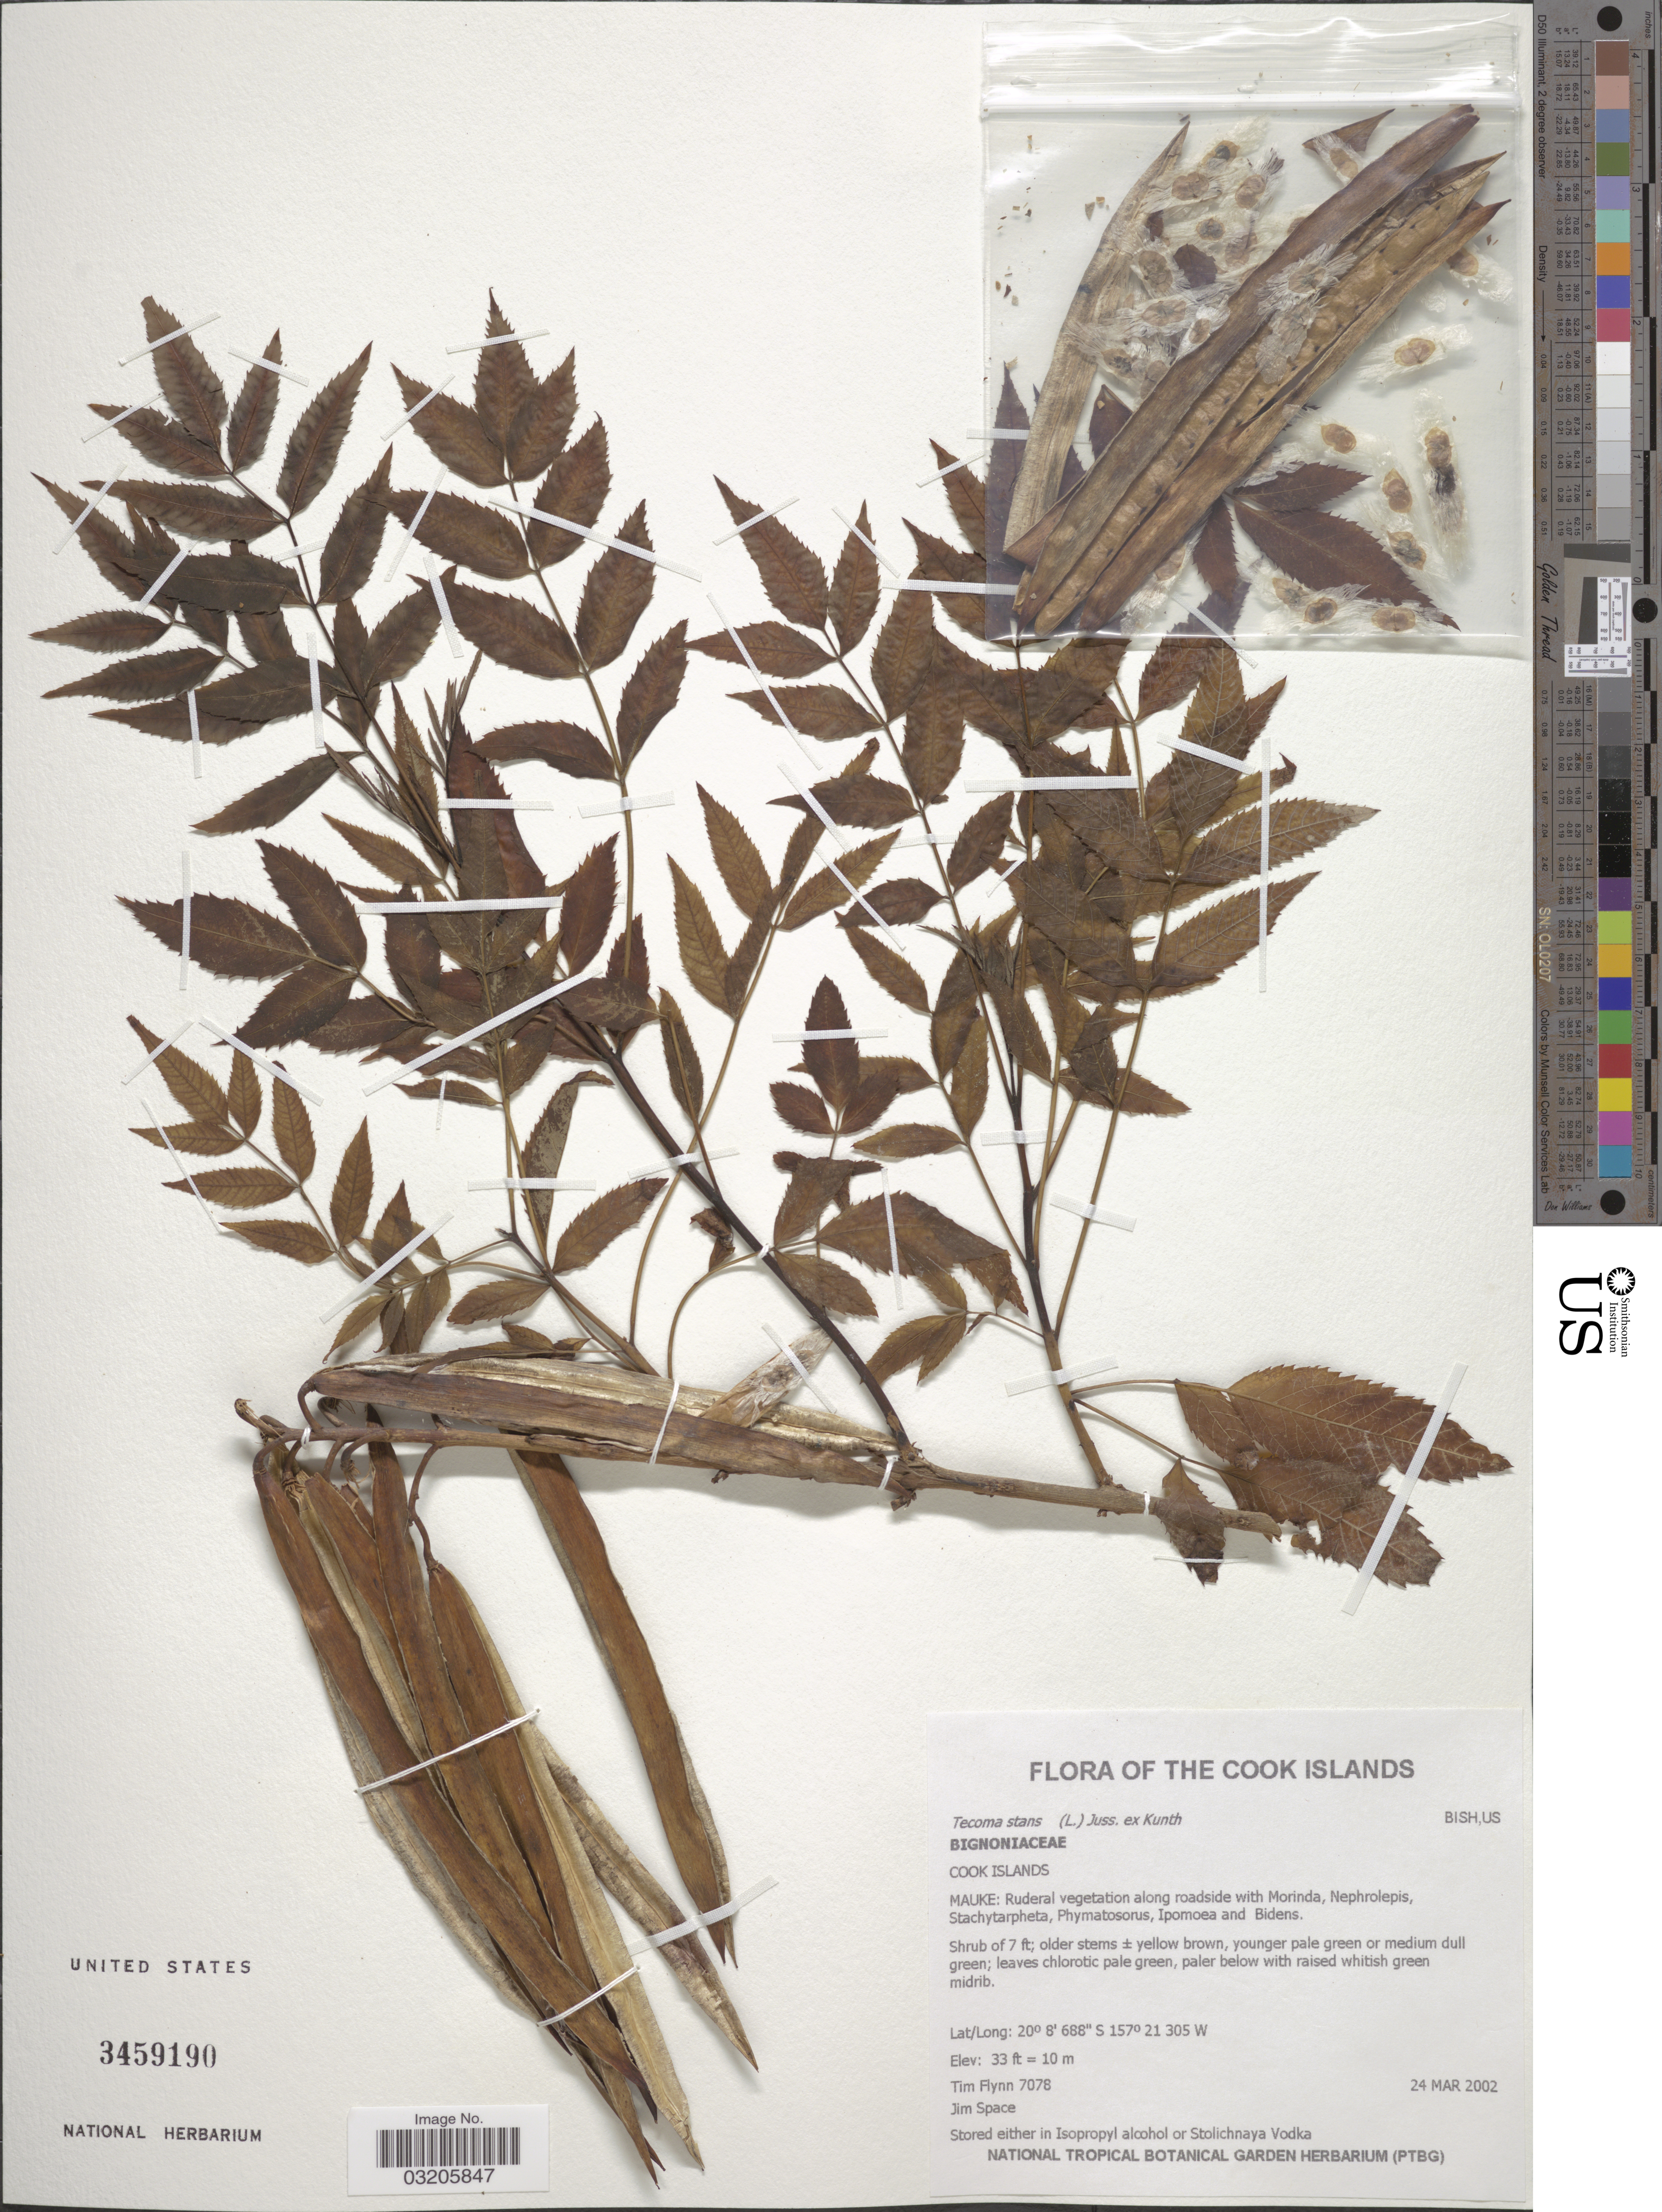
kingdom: Plantae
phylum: Tracheophyta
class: Magnoliopsida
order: Lamiales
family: Bignoniaceae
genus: Tecoma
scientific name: Tecoma stans var. stans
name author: (L.) Juss. ex Kunth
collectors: T. Flynn & J. Space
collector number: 7078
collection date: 2002-03-24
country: Cook Islands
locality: Cook Islands. Mauke: Ruderal vegetation along roadside.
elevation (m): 10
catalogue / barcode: US 3459190